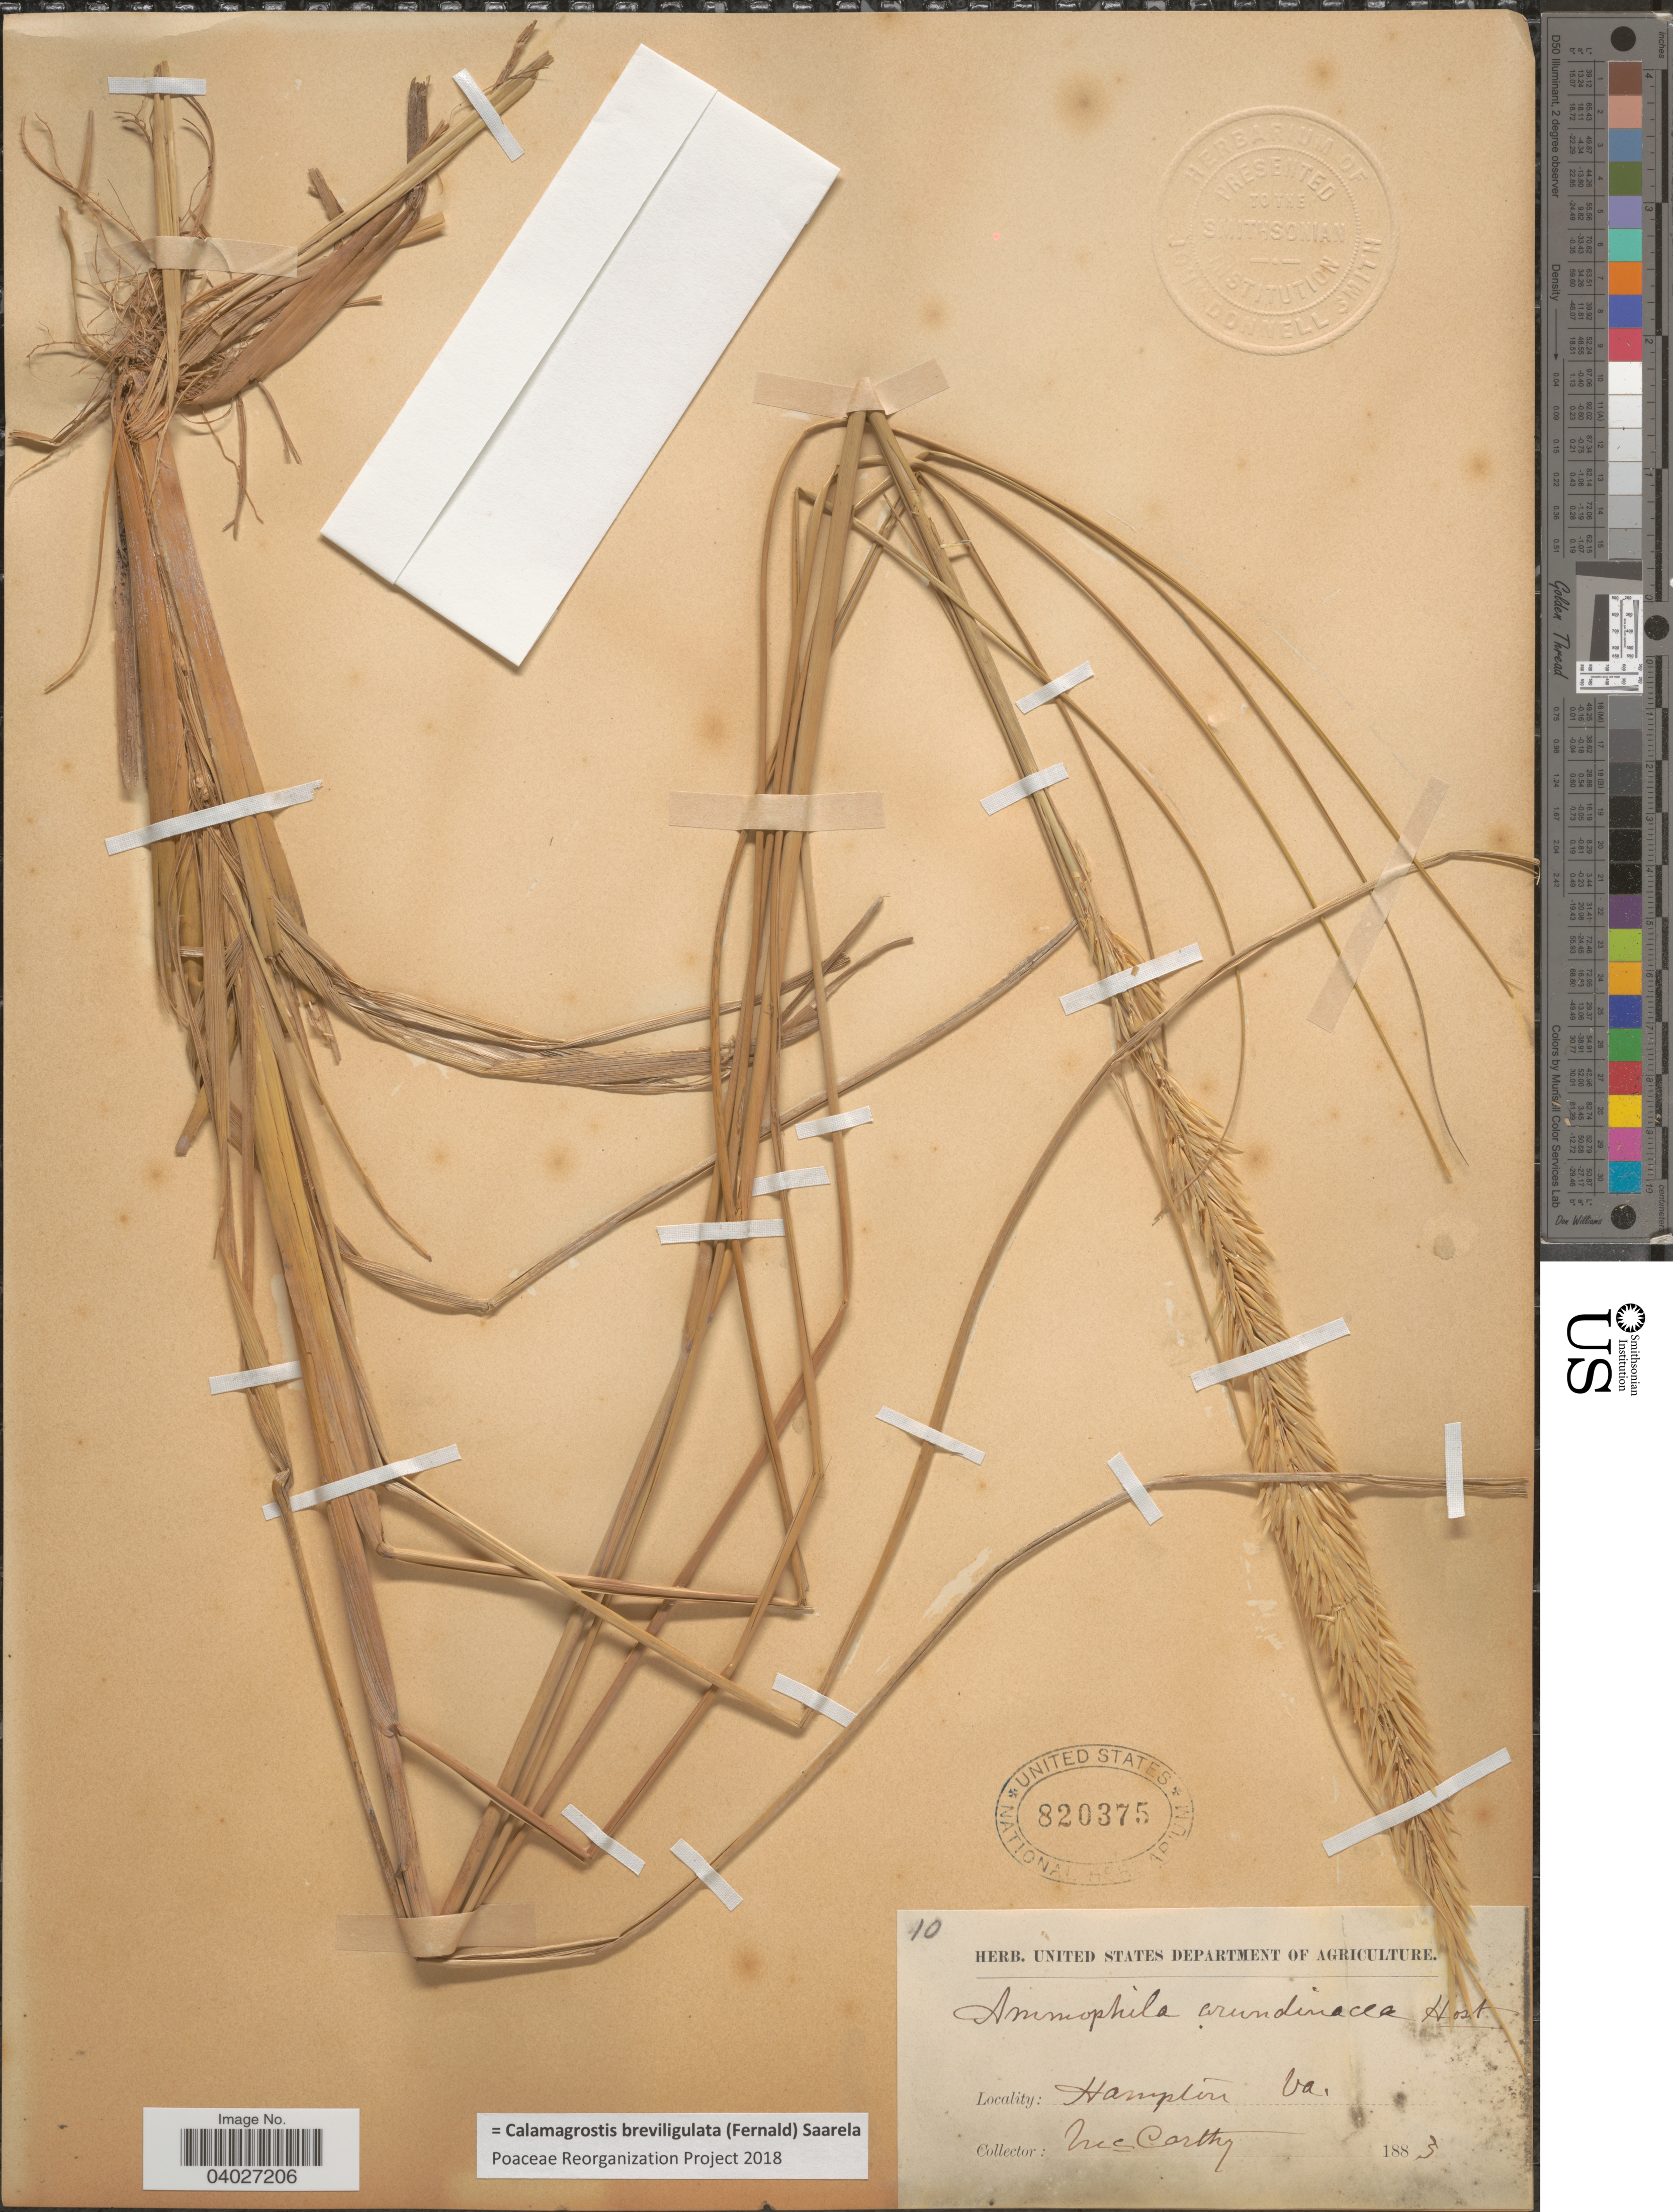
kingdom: Plantae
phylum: Tracheophyta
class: Liliopsida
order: Poales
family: Poaceae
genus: Calamagrostis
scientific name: Calamagrostis breviligulata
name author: (Fernald) Saarela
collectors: -- McCarthy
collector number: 10?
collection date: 1883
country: United States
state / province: Virginia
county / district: City of Hampton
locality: Hampton.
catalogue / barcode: US 820375